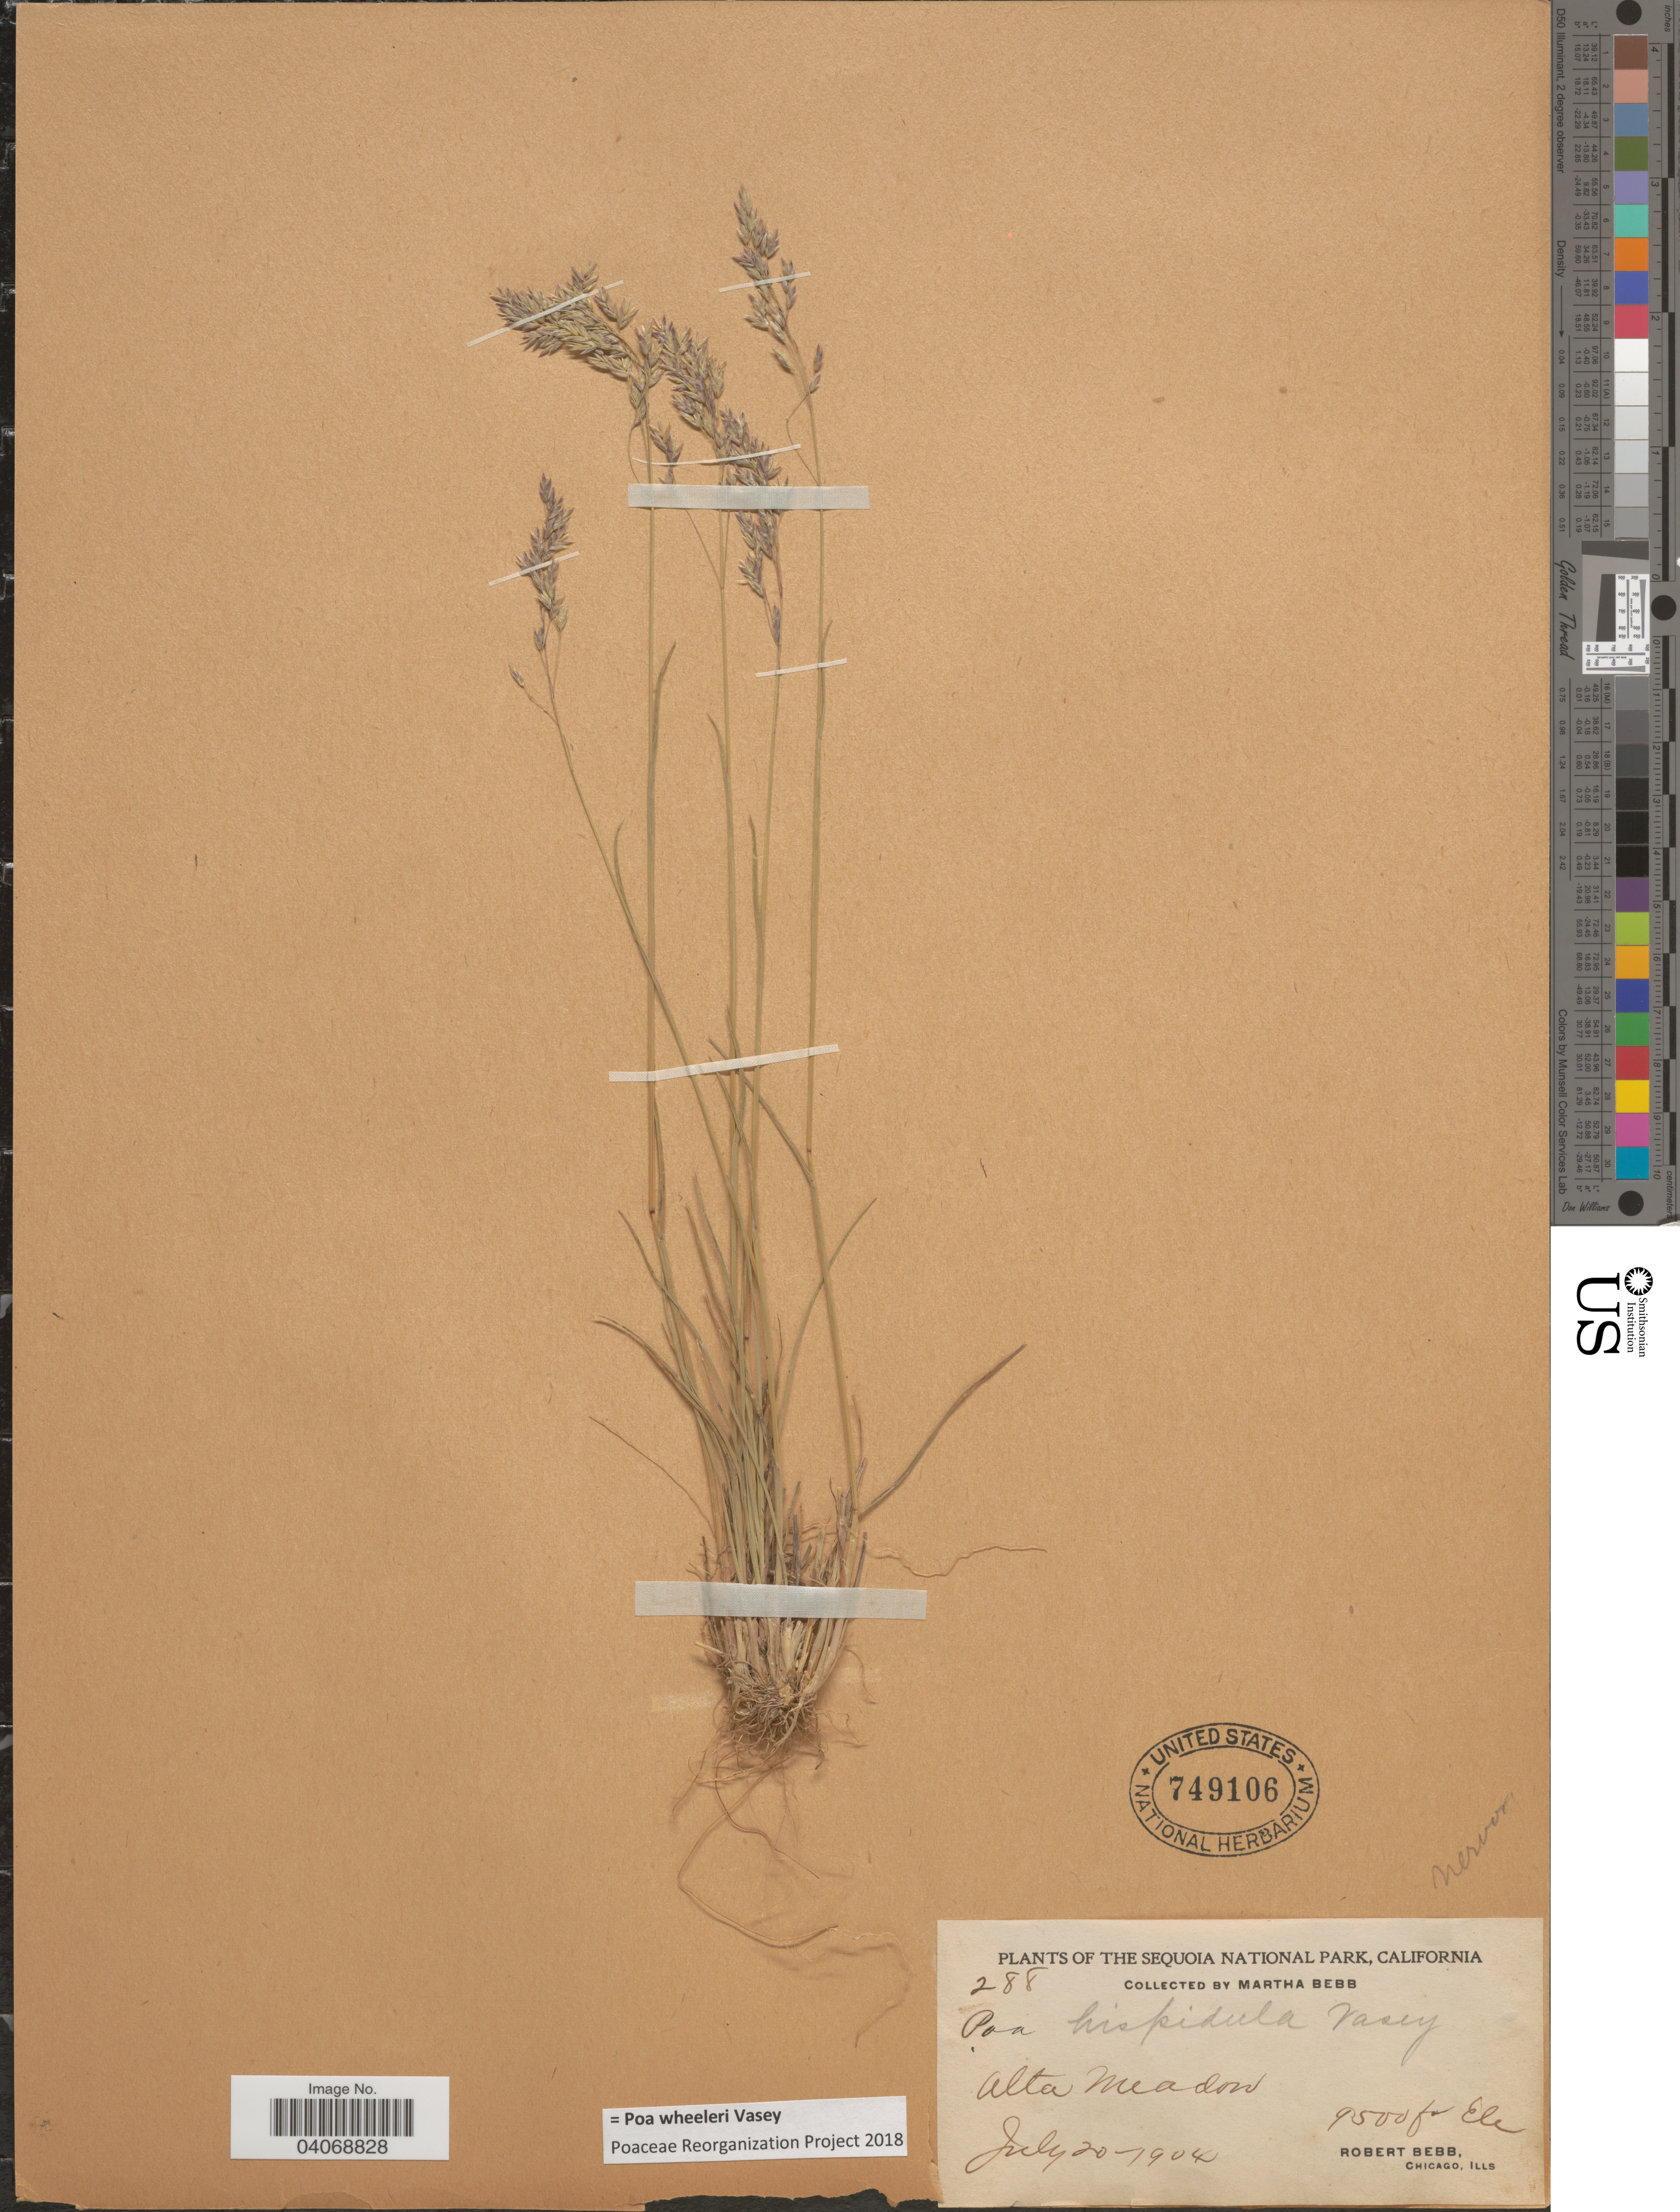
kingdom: Plantae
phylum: Tracheophyta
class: Liliopsida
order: Poales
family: Poaceae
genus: Poa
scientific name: Poa wheeleri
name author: Vasey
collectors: M. Bebb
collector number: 288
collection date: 1904-07-20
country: United States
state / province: California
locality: The Sequoia National Park. Alta Meadow.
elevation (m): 2896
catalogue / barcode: US 749106